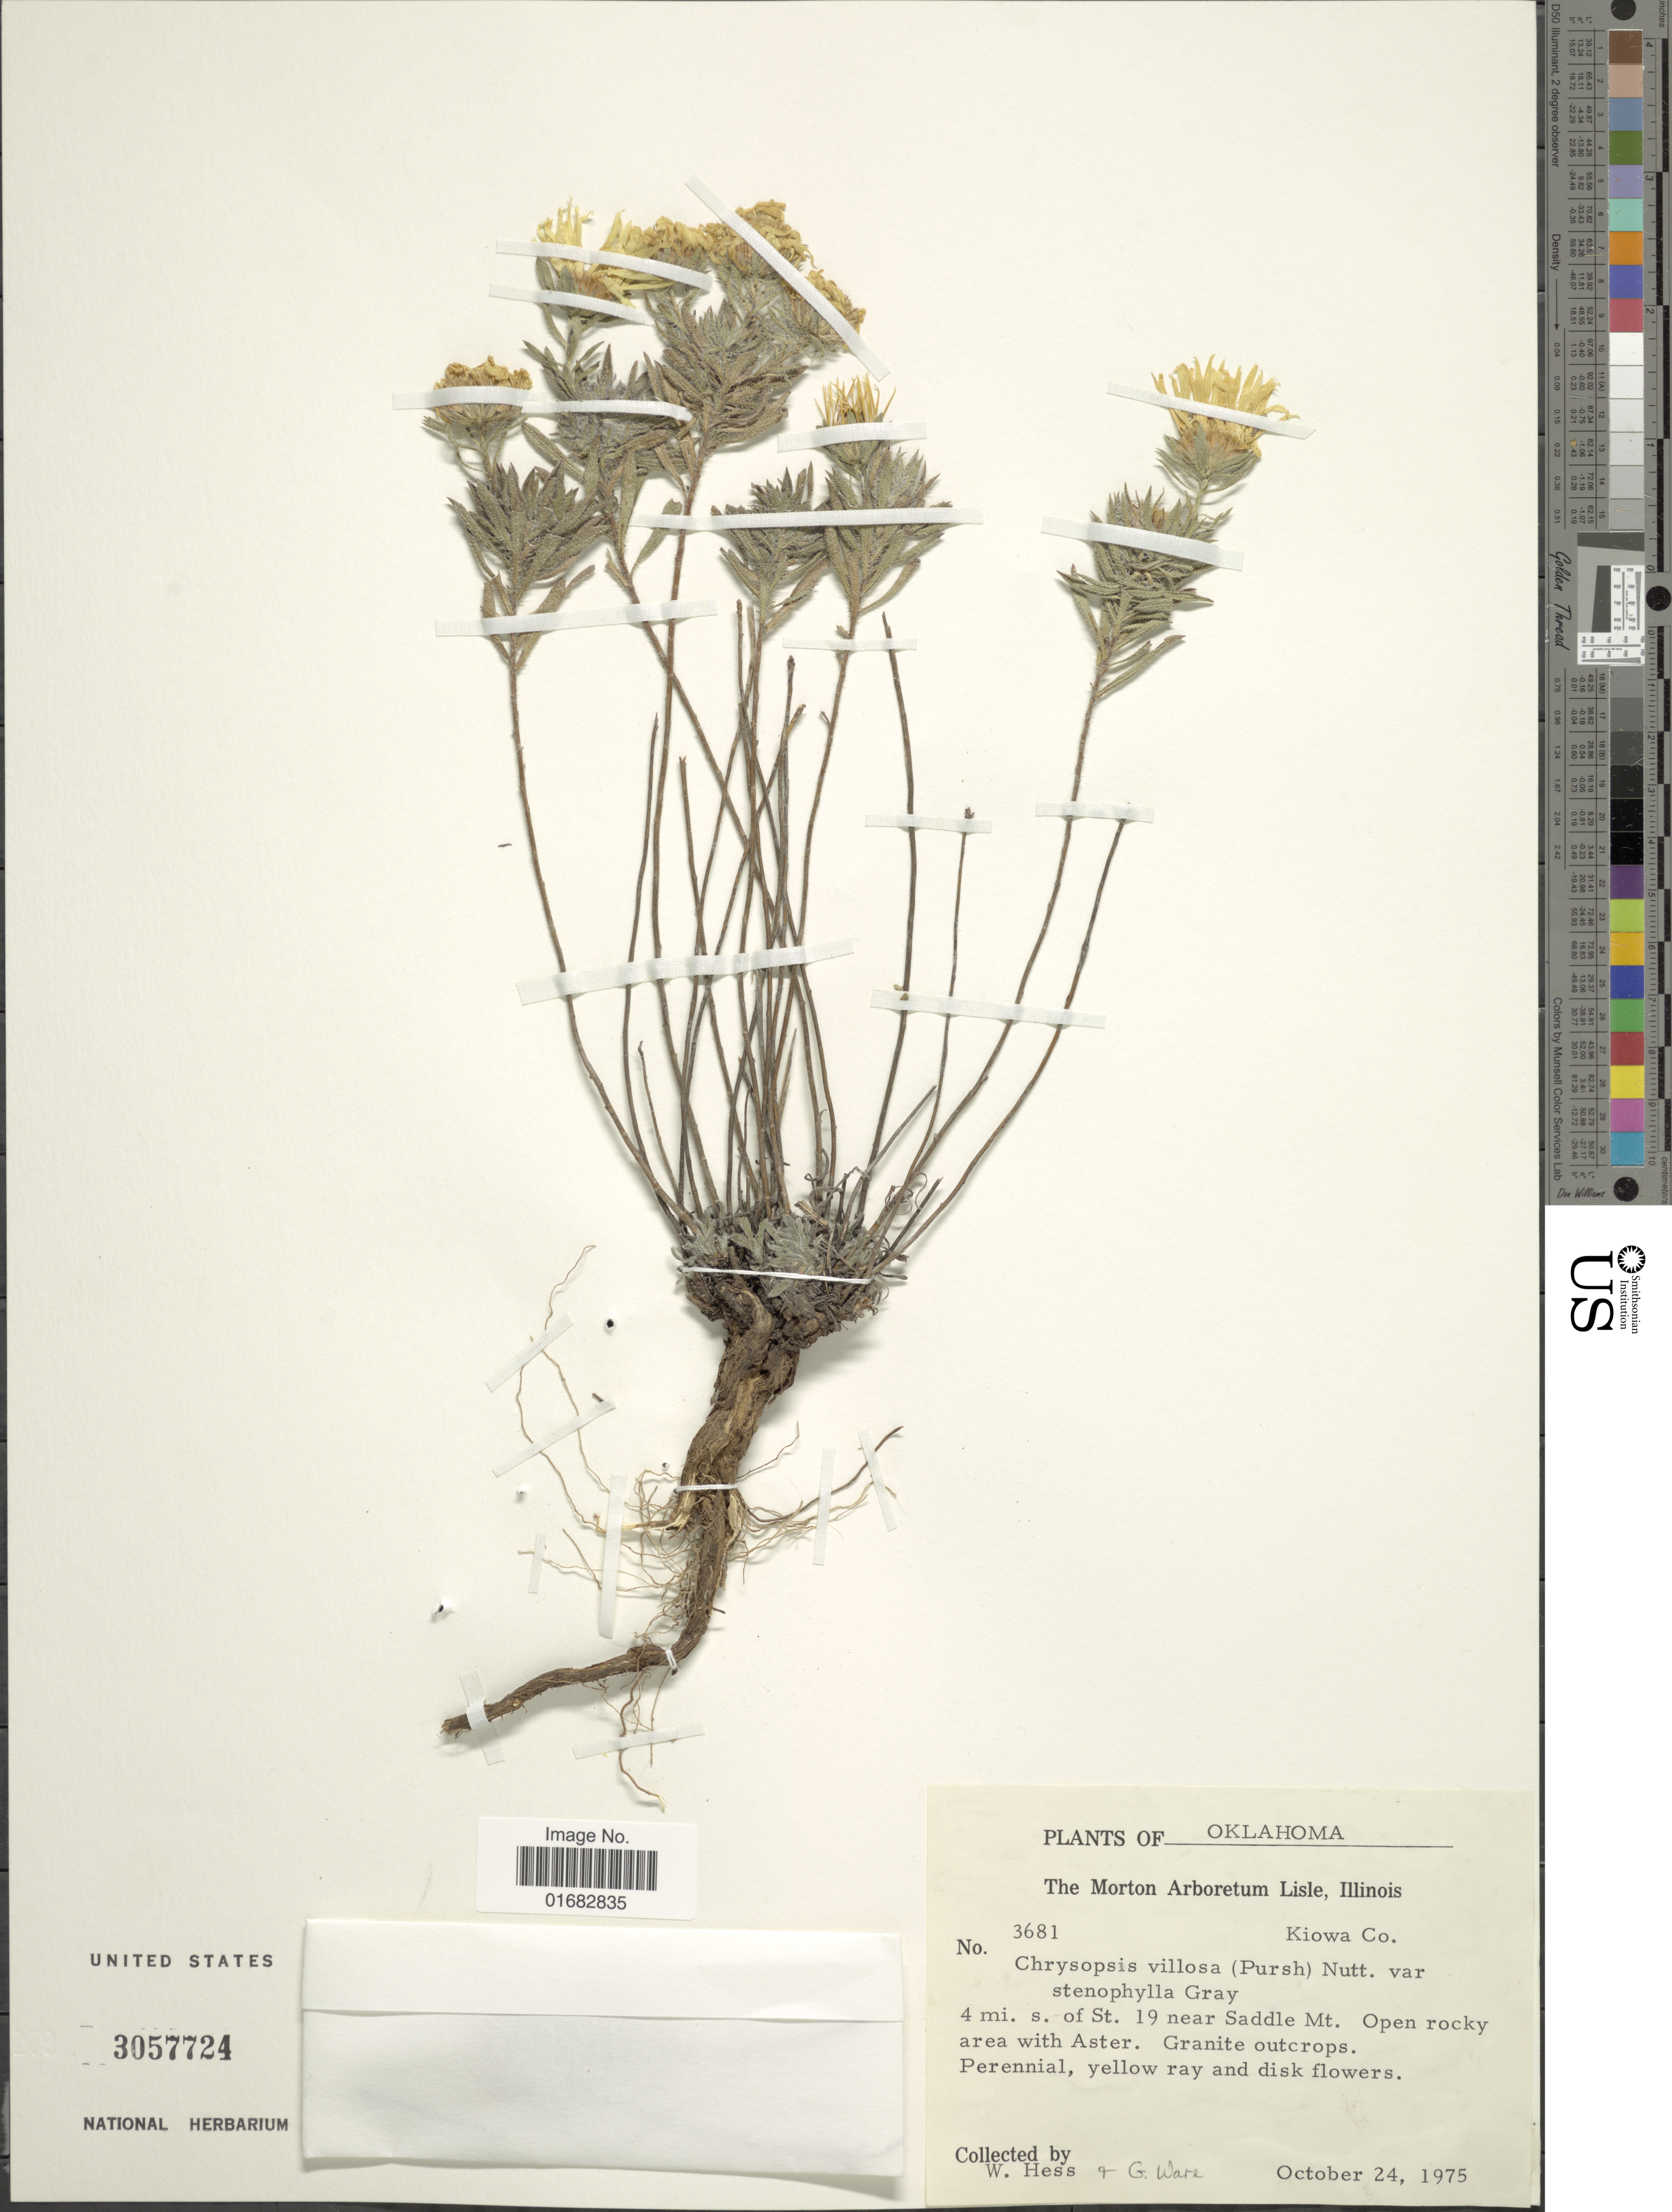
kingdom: Plantae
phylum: Tracheophyta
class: Magnoliopsida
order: Asterales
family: Asteraceae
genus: Heterotheca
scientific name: Heterotheca villosa var. hispida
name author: (Hook.) V.L. Harms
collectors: W. Hess & G. Ware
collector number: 3681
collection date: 1975-10-24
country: United States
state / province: Oklahoma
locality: Kiowa Co. 4 mi. s. of St. 19 near Saddle Mt.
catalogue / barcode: US 3057724